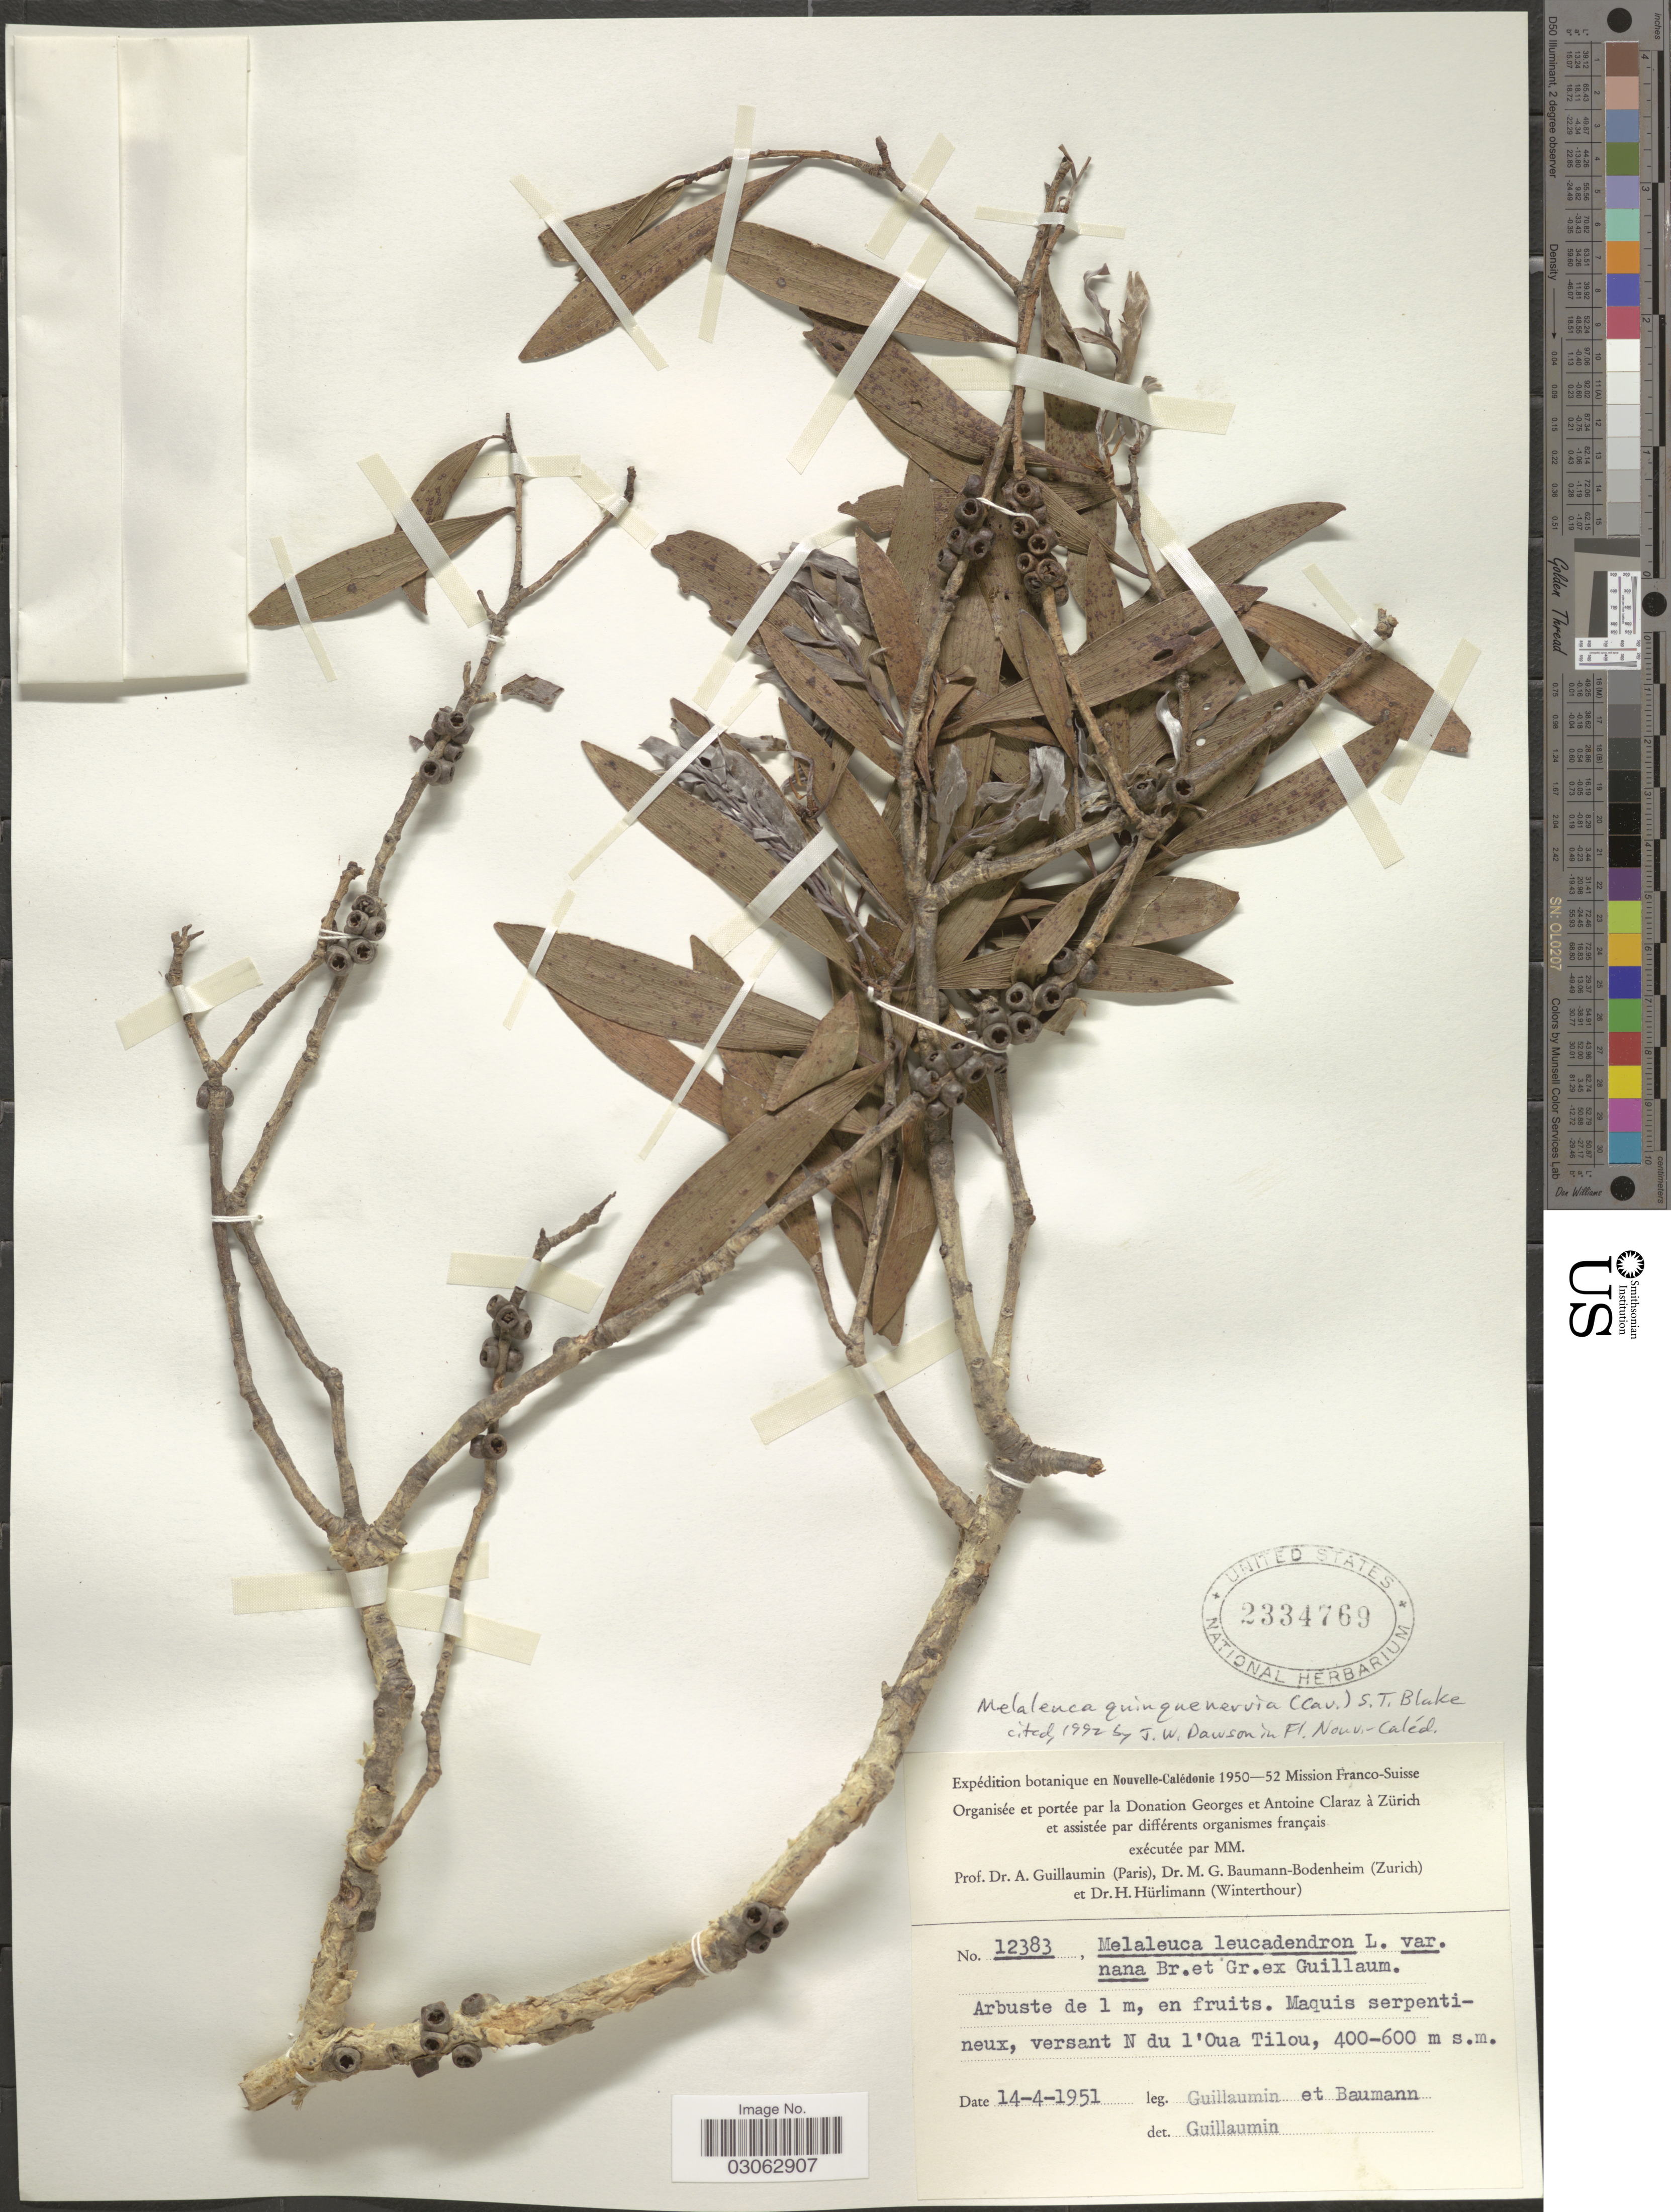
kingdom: Plantae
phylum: Tracheophyta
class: Magnoliopsida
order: Myrtales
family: Myrtaceae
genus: Melaleuca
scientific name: Melaleuca quinquenervia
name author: (Cav.) S.T. Blake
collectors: A. Guillaumin & M. G. Baumann-Bodenheim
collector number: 12383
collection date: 1951-04-14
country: New Caledonia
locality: Maquis serpentinux, versant N du l'Oua Tilou.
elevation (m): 400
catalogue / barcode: US 2334769